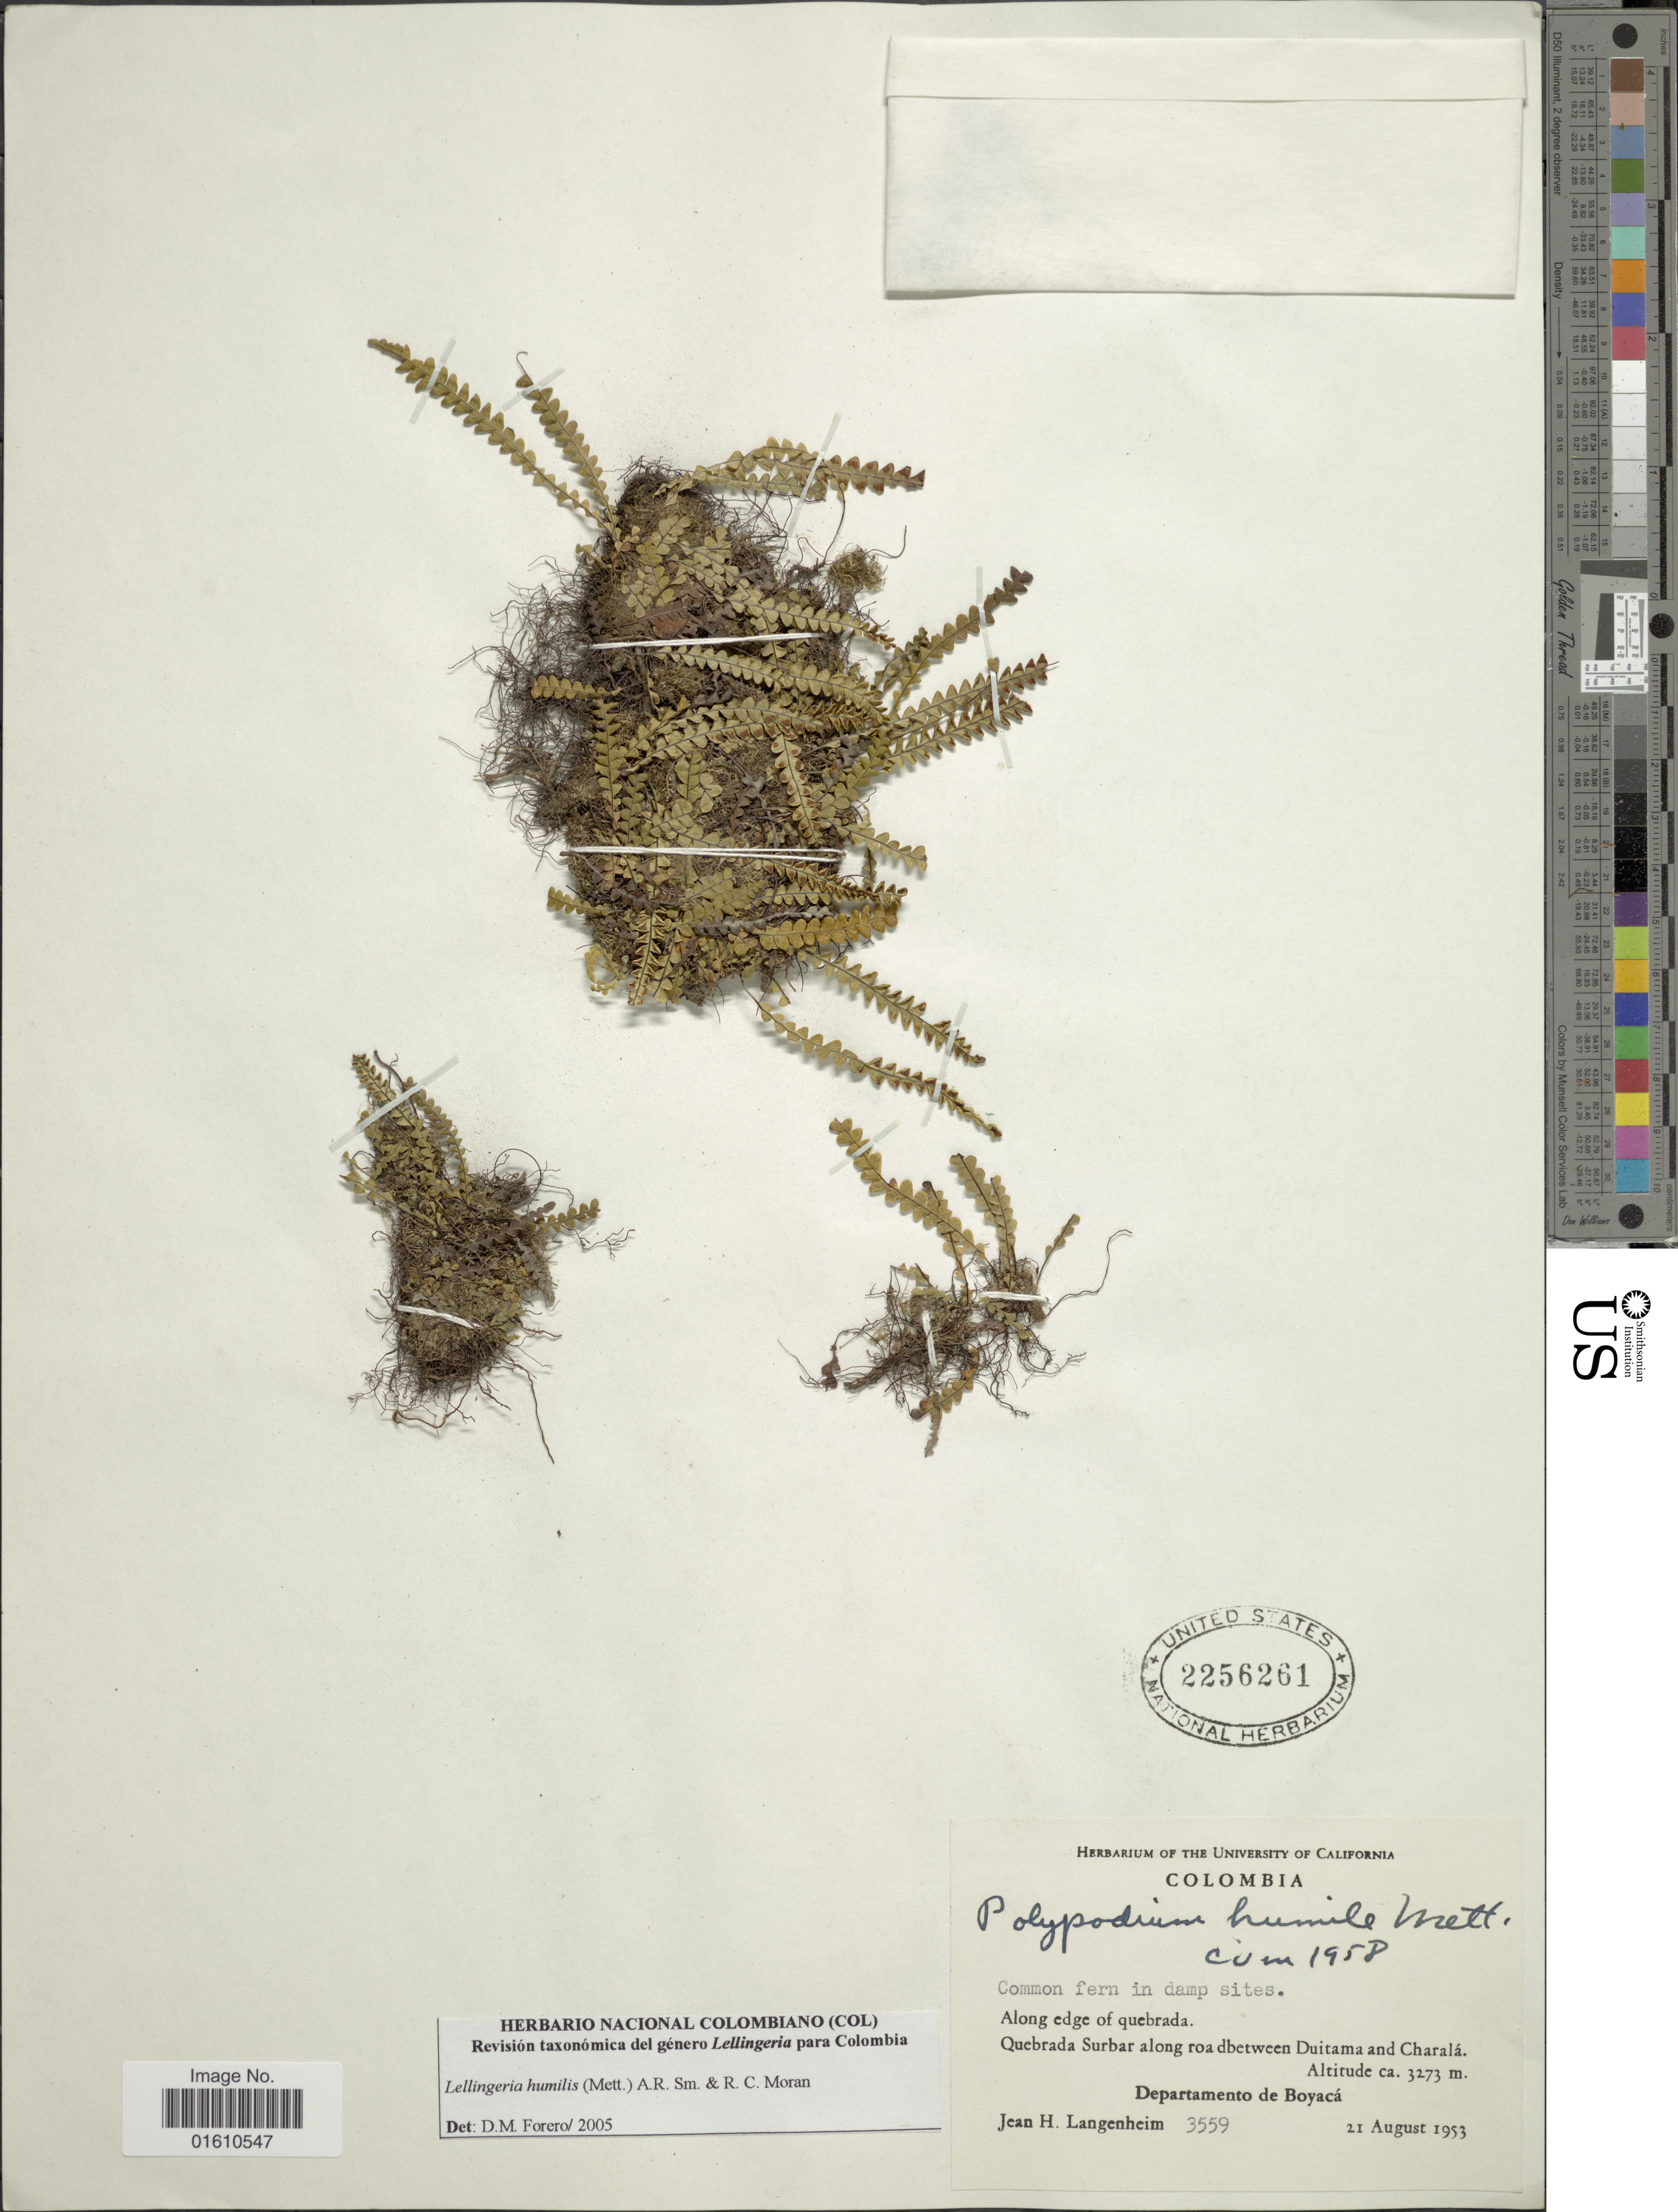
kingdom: Plantae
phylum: Tracheophyta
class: Polypodiopsida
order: Polypodiales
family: Polypodiaceae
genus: Lellingeria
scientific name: Lellingeria humilis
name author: (Mett.) A.R. Sm. & R.C. Moran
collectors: J. H. Langenheim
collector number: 3559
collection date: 1953-08-21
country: Colombia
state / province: Boyacá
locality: Along edge of quebrada, Quebrada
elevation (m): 3273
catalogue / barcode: US 2256261